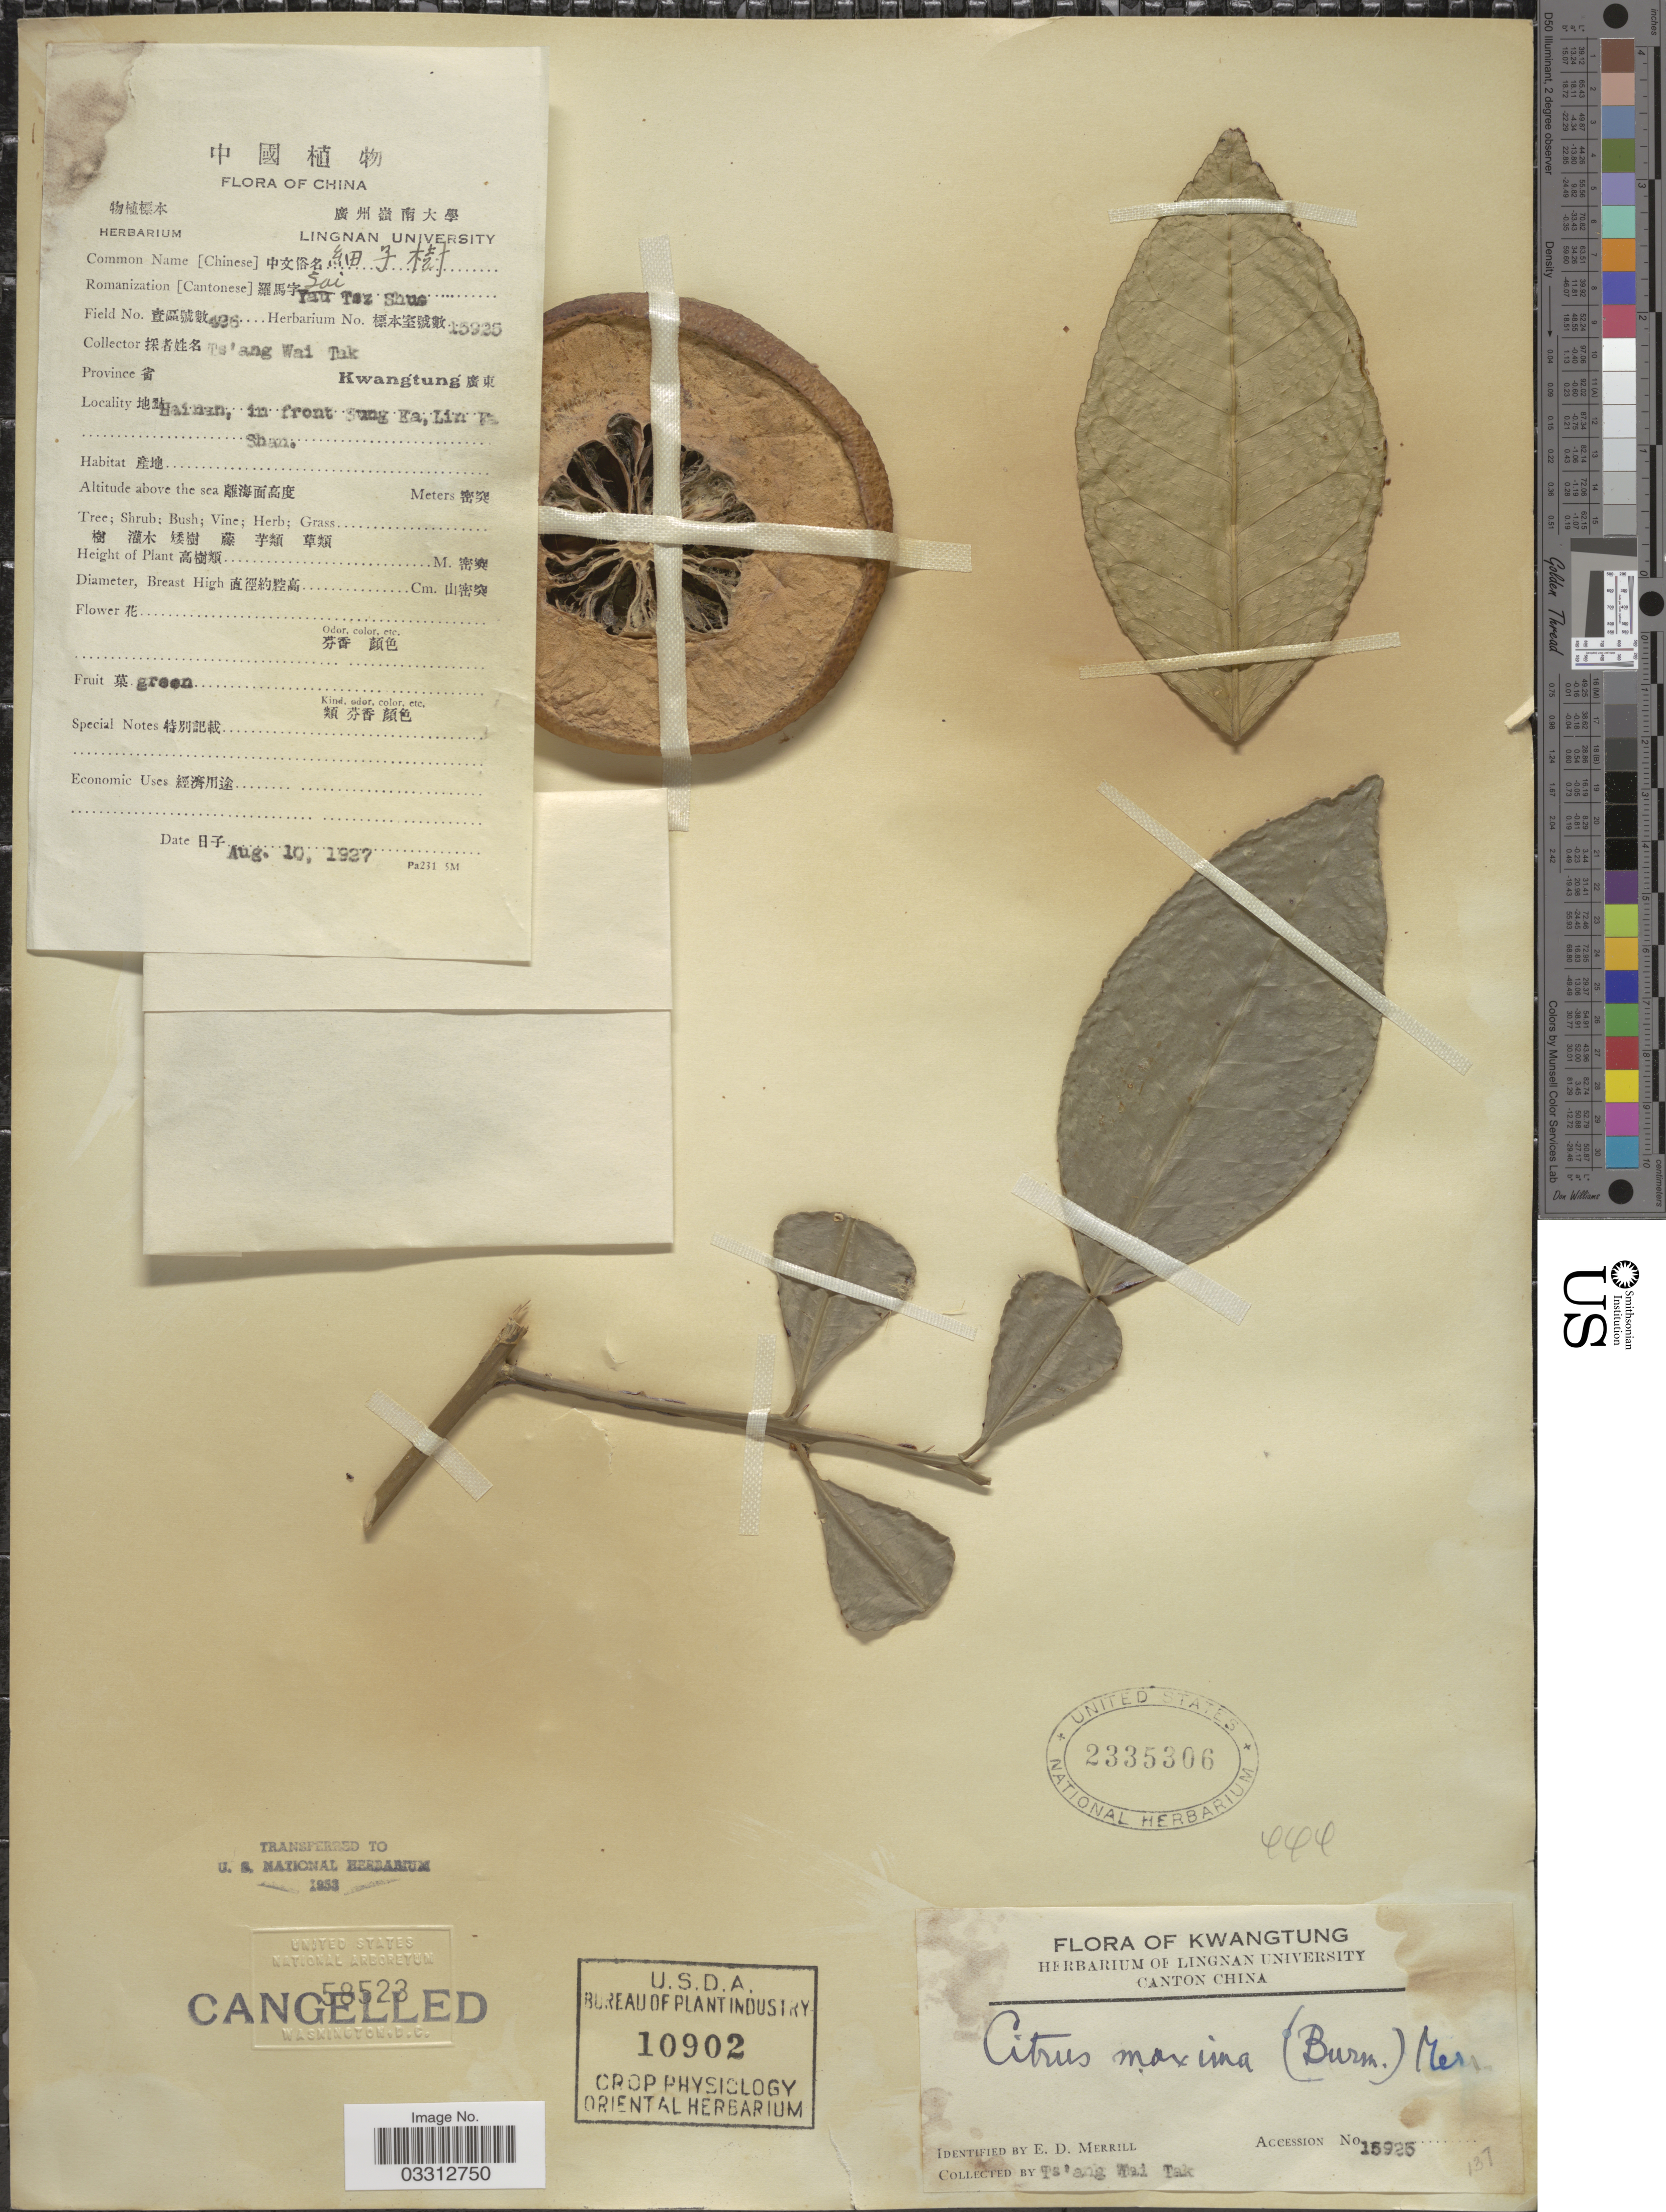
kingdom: Plantae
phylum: Tracheophyta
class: Magnoliopsida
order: Sapindales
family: Rutaceae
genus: Citrus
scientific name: Citrus maxima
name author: (Burm.) Merr.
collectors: W. T. Tsang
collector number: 426/15925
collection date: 1927-08-10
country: China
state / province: Guangdong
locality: Province Kwangtung, Hainan, in front Sung Ka [interpreted], Lin Fa Shan.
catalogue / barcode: US 2335306